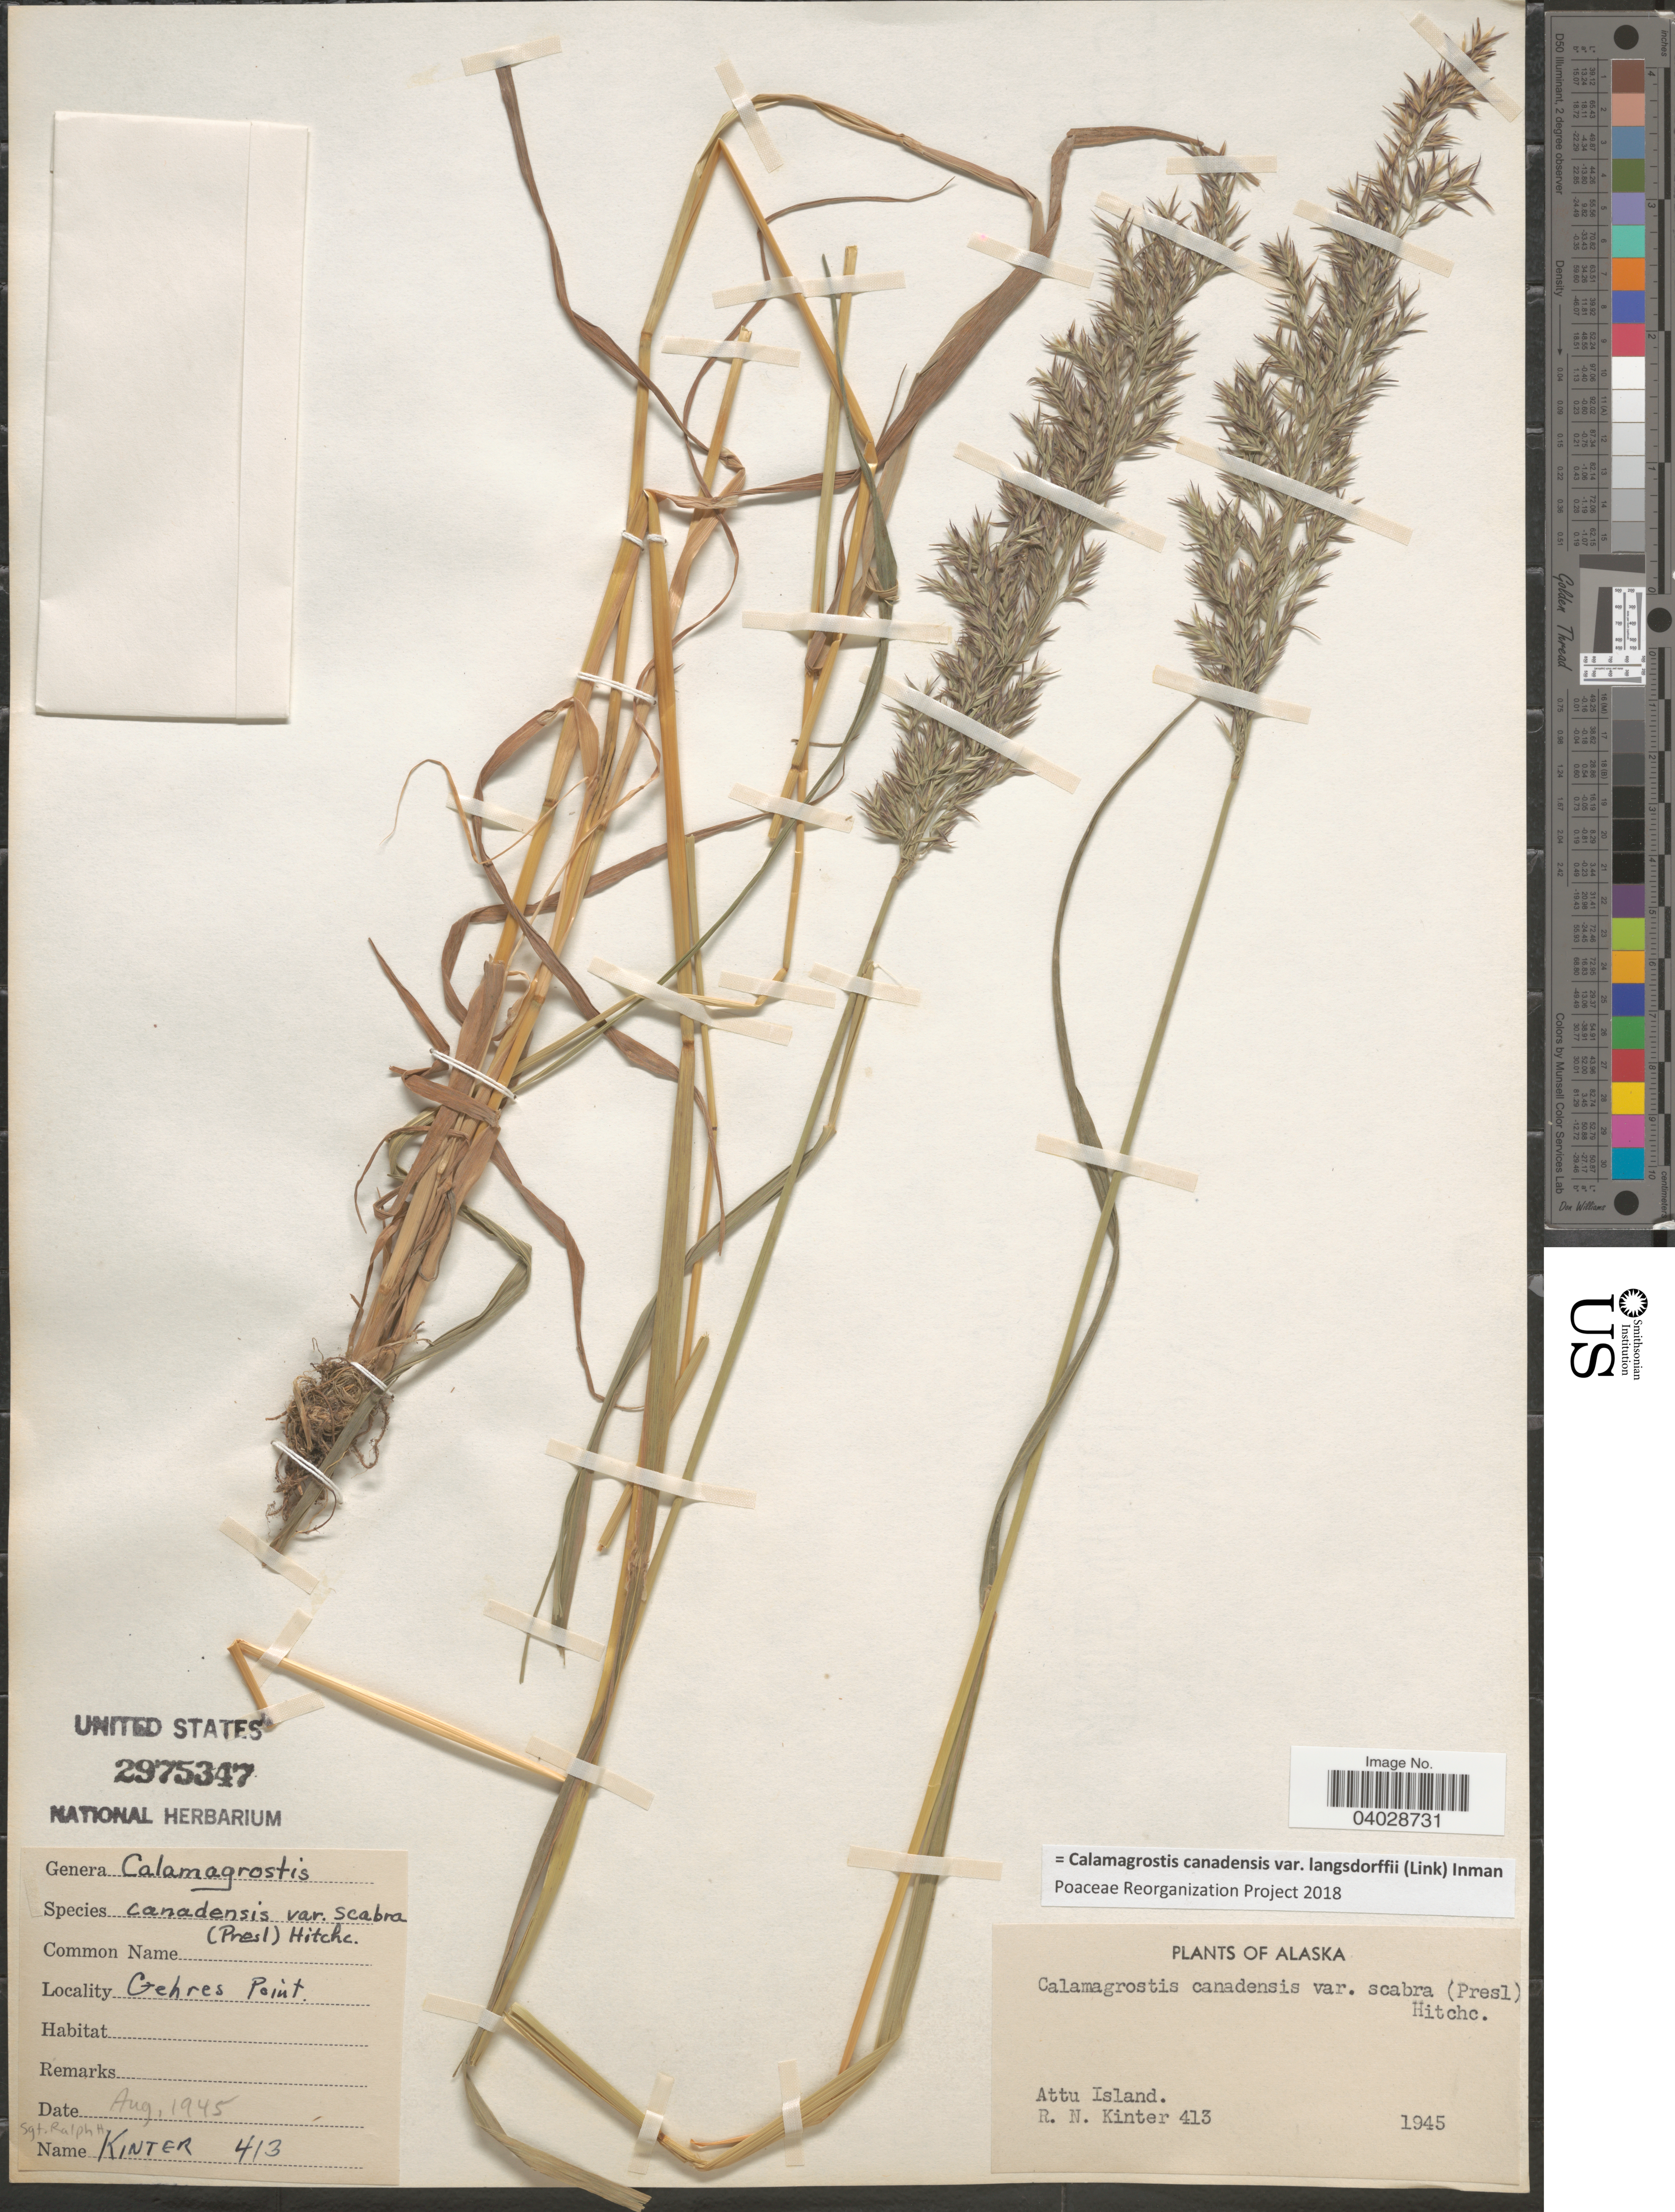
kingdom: Plantae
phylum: Tracheophyta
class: Liliopsida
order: Poales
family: Poaceae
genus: Calamagrostis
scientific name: Calamagrostis canadensis var. langsdorffii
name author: (Link) Inman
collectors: R. Kinter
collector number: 413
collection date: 1945-08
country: United States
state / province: Alaska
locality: Attu Island. Gehres Point.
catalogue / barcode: US 2975347